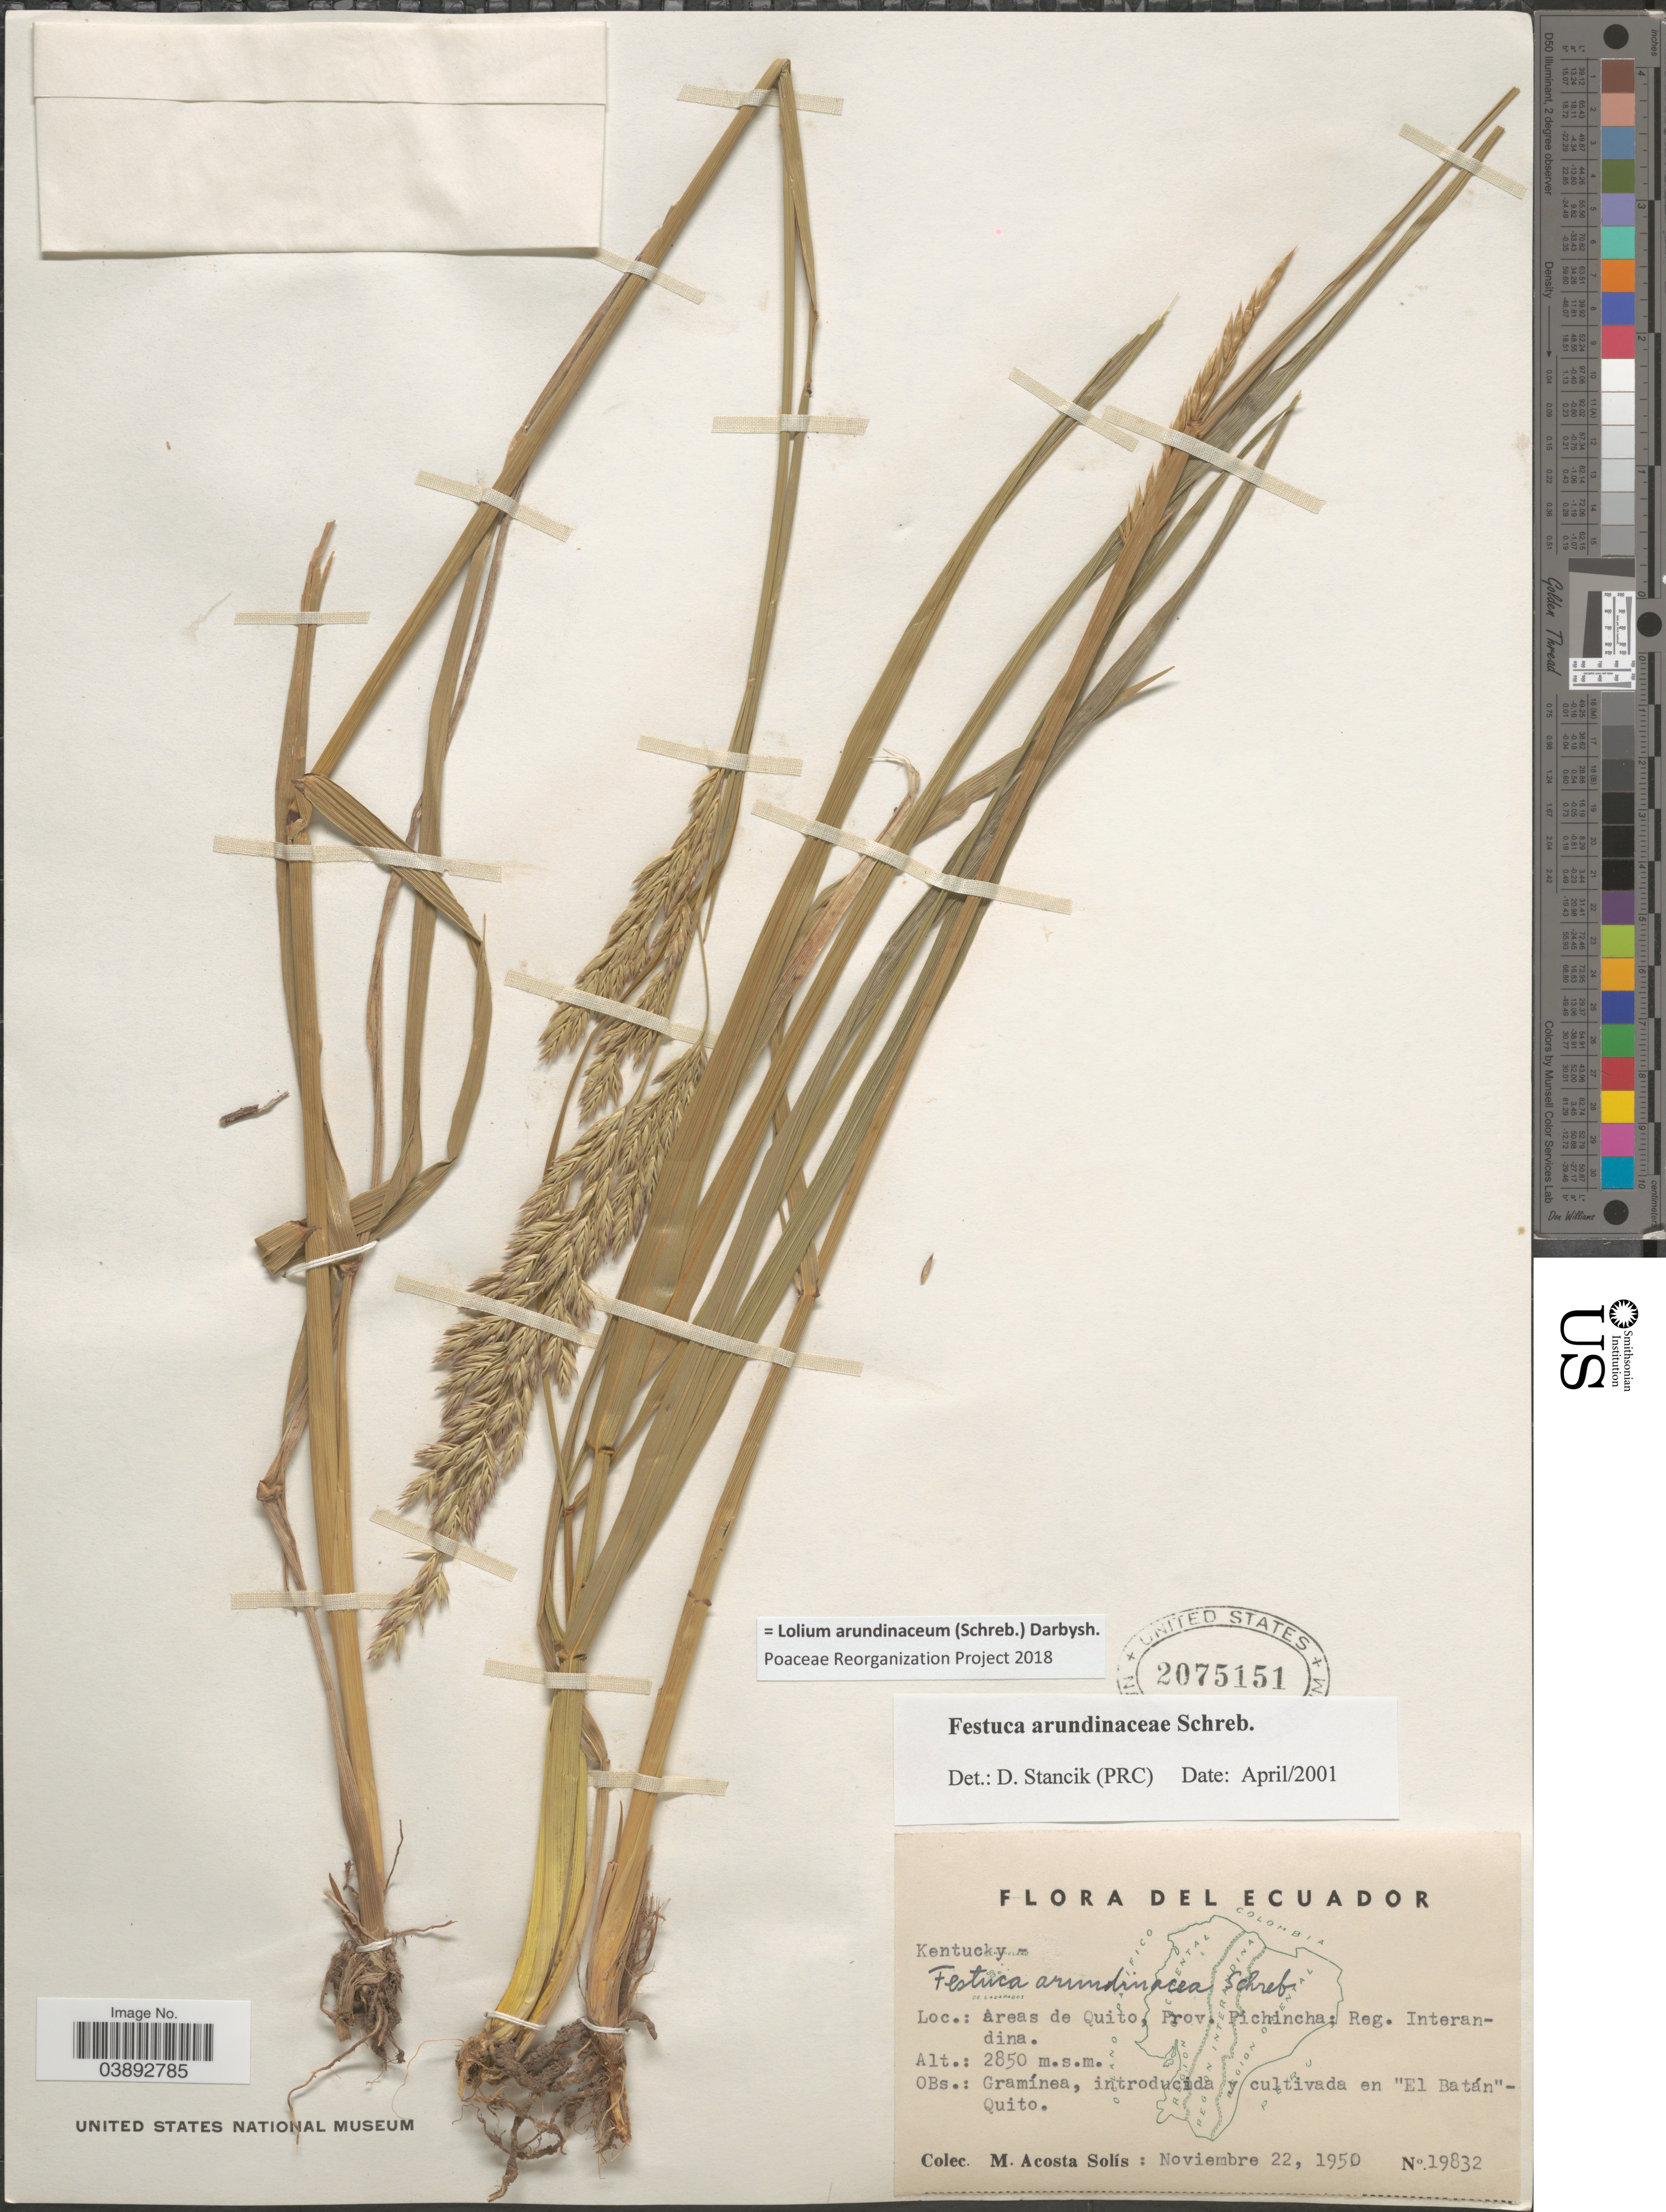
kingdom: Plantae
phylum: Tracheophyta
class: Liliopsida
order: Poales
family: Poaceae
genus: Lolium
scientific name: Lolium arundinaceum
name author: (Schreb.) Darbysh.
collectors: M. Acosta Solis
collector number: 19832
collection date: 1950-11-22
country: Ecuador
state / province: Pichincha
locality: Areas de Quito, Reg. Interandina. Cultivada en "El Batán-Quito".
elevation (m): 2850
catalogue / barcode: US 2075151